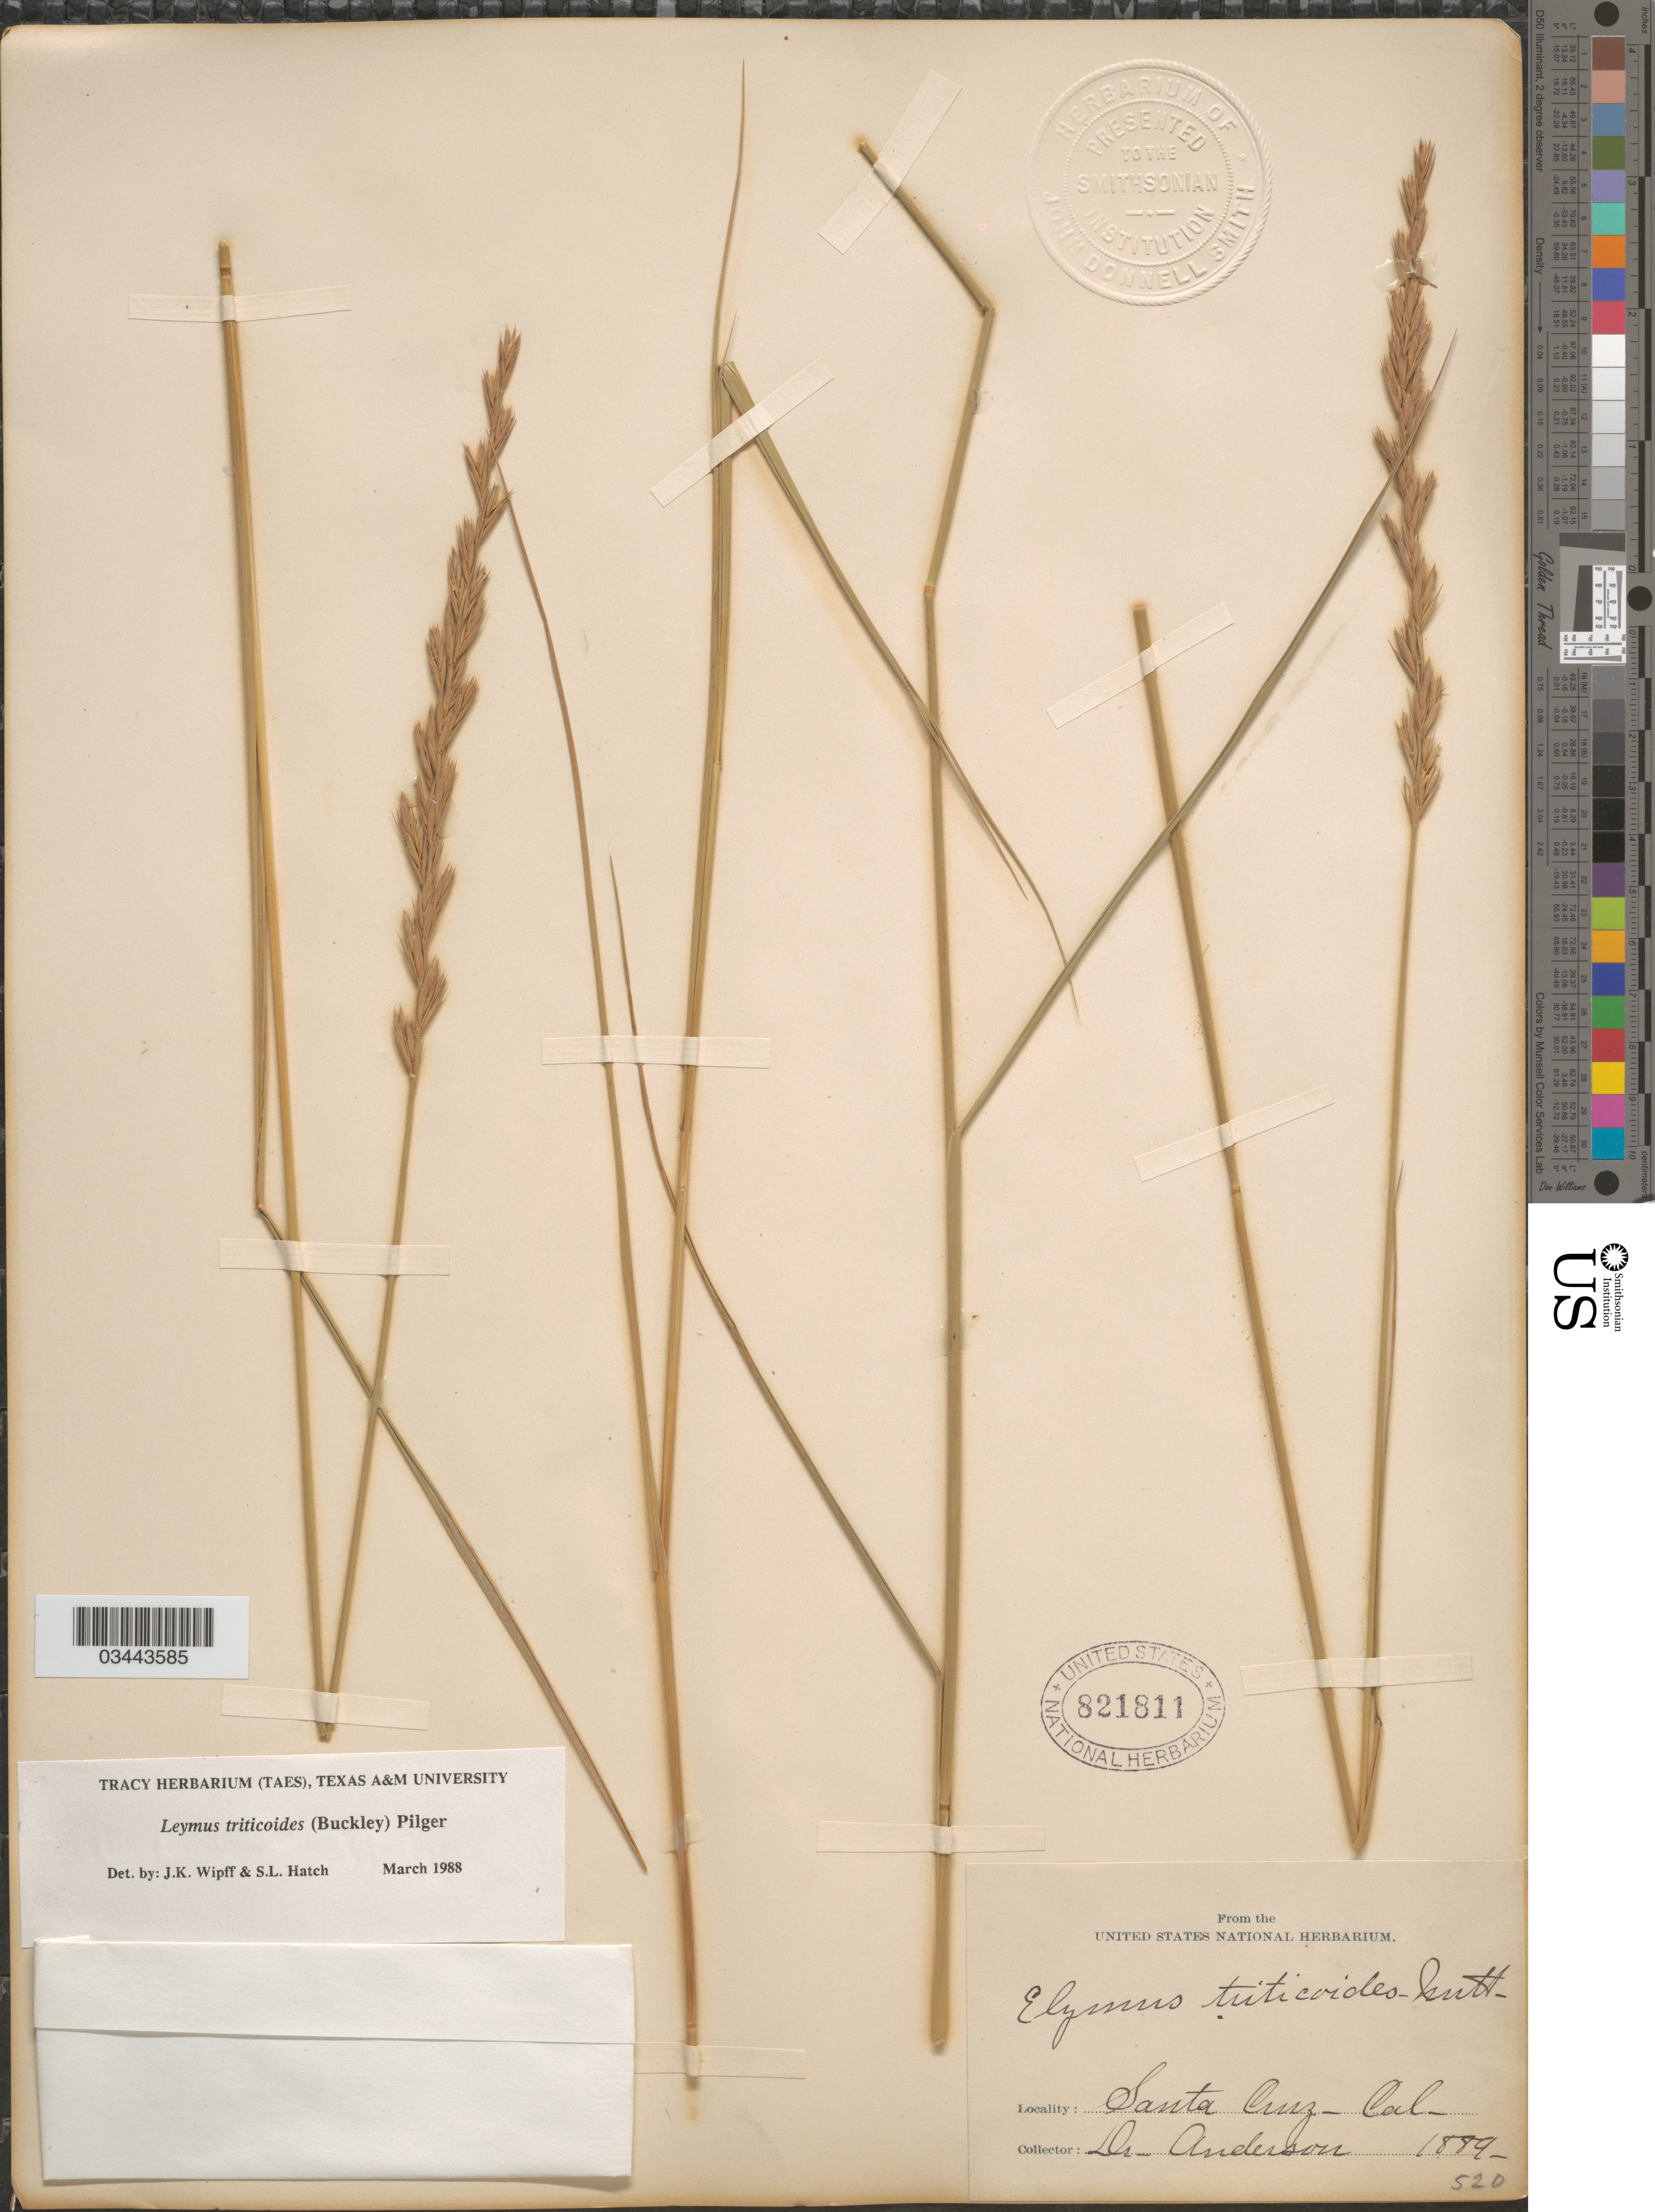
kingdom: Plantae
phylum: Tracheophyta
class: Liliopsida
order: Poales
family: Poaceae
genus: Leymus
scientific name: Leymus triticoides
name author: (Buckley) Pilg.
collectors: -. Anderson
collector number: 520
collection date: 1889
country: United States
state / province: California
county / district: Santa Cruz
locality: Santa Cruz.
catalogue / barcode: US 821811